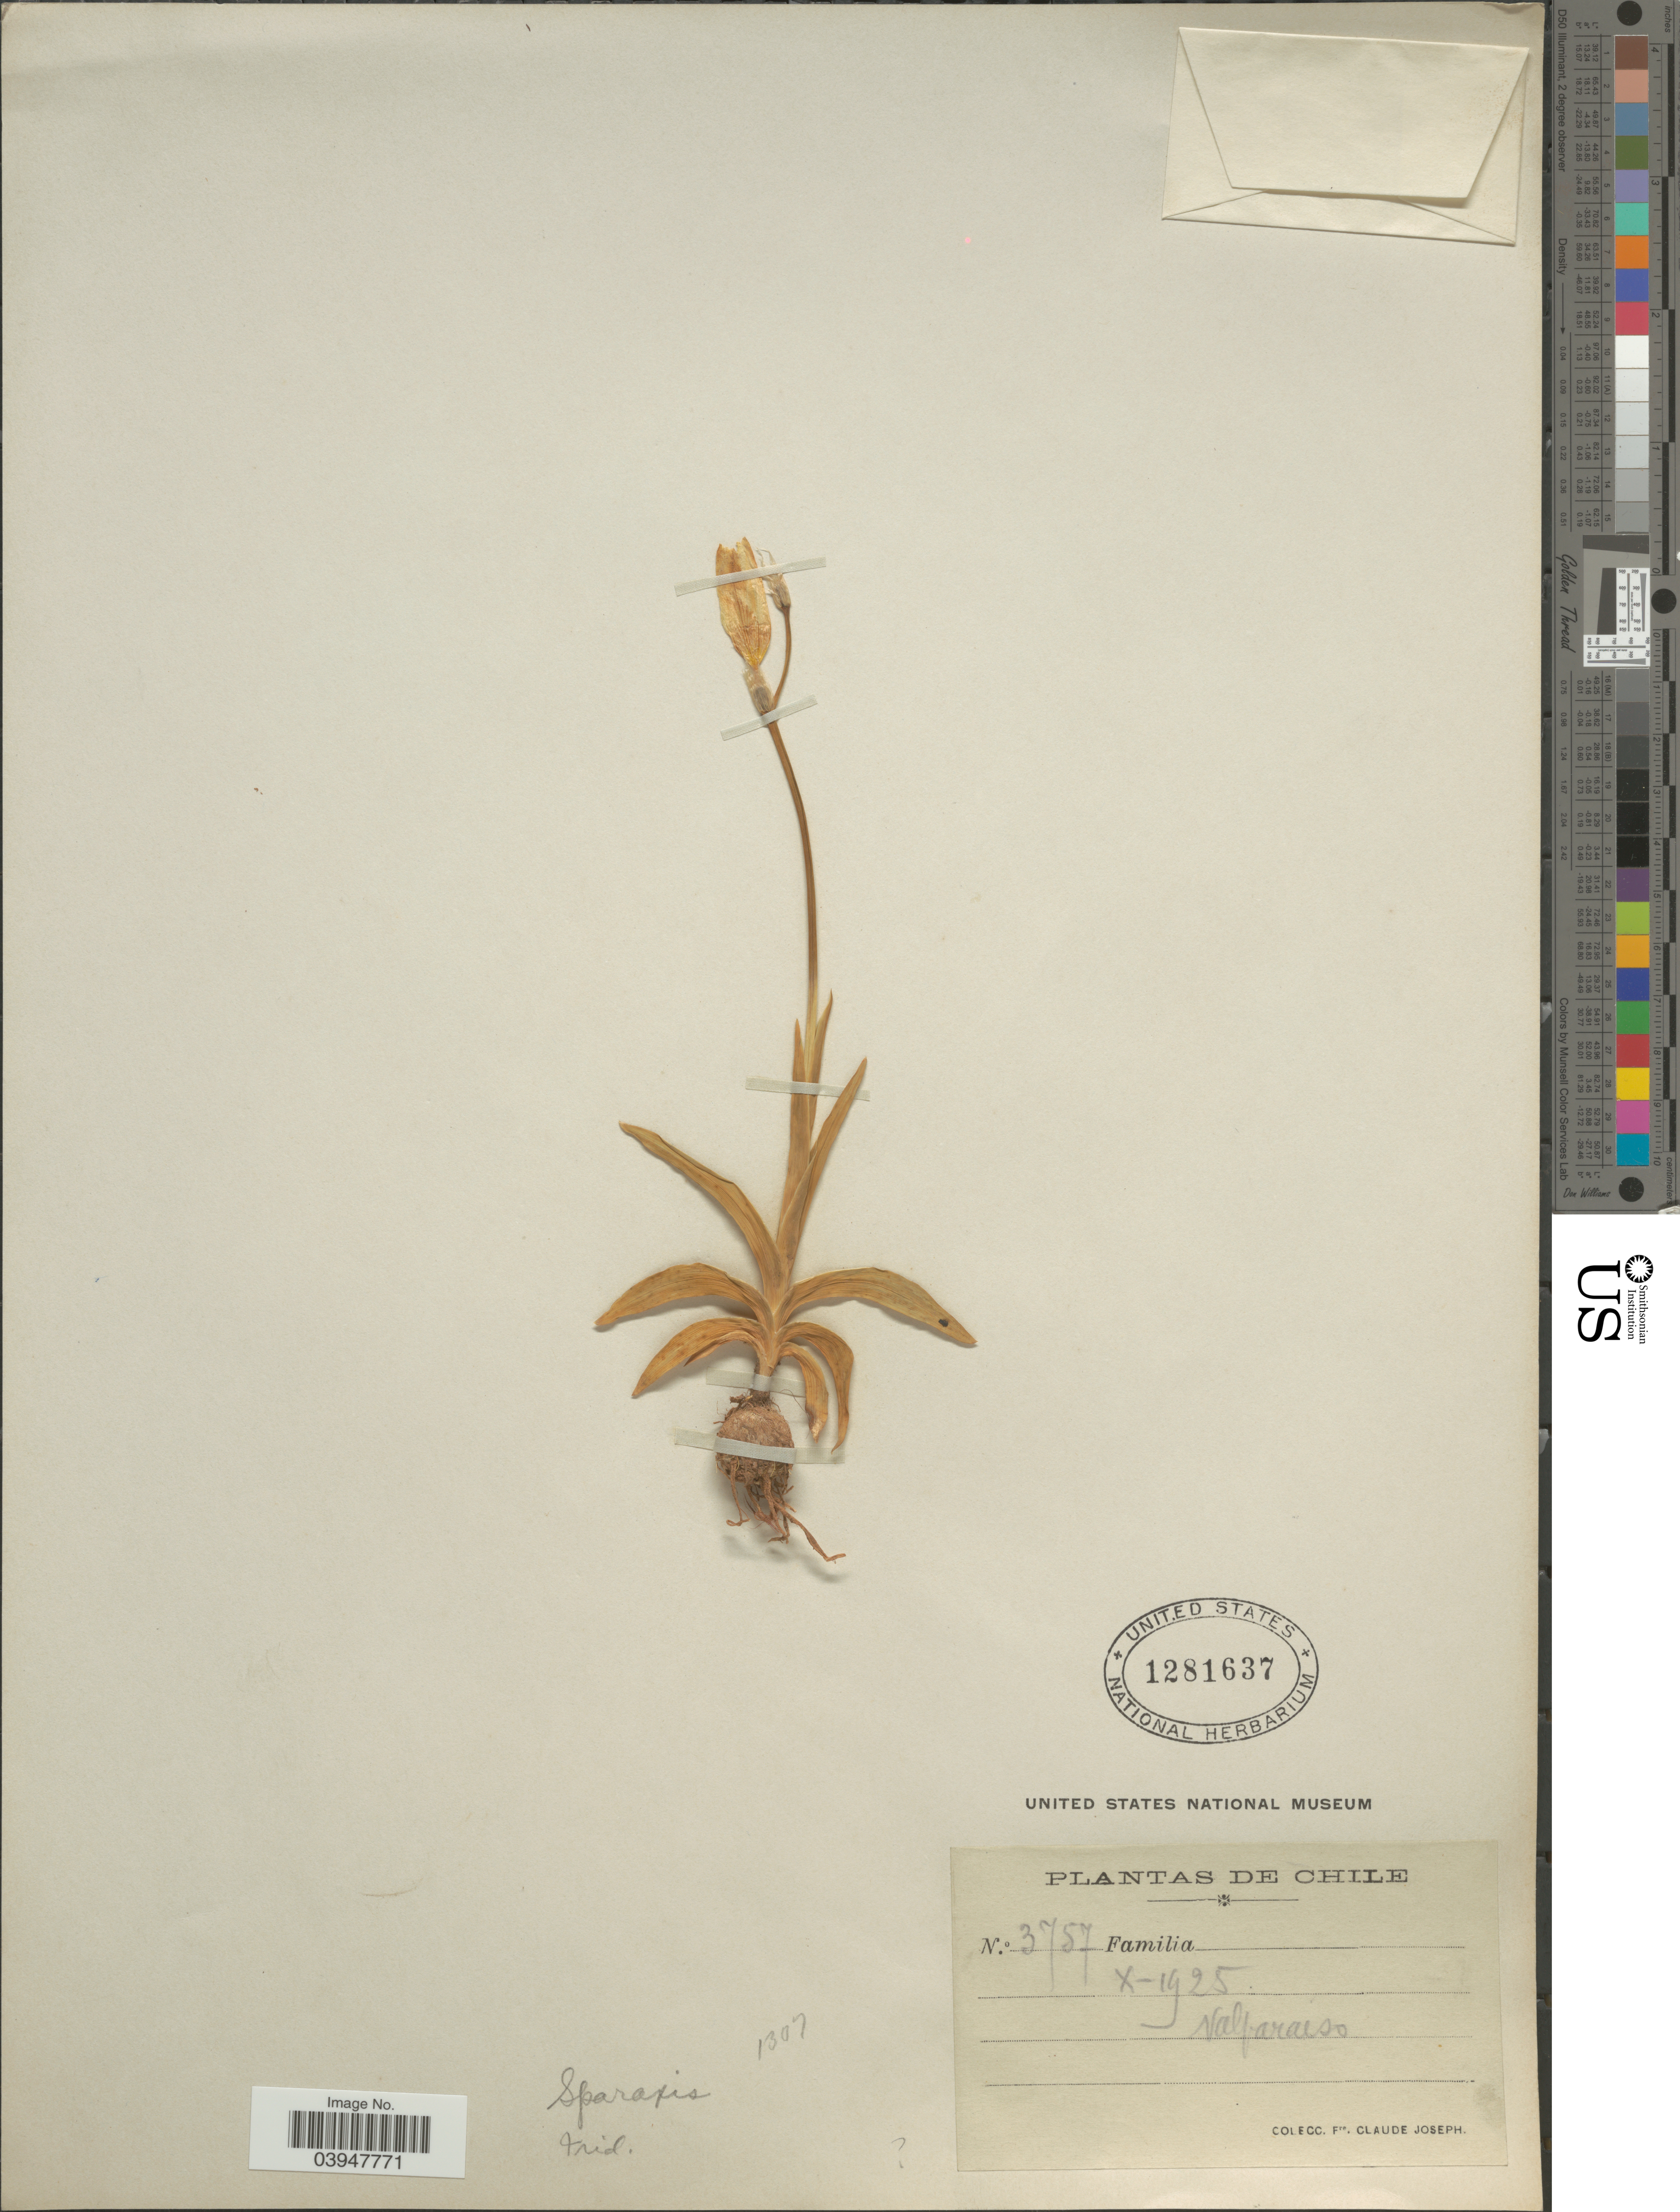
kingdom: Plantae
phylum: Tracheophyta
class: Liliopsida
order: Asparagales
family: Iridaceae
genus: Sparaxis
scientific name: Sparaxis sp.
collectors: Bro. Claude-Joseph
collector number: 3757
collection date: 1925-10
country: Chile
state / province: Valparaíso (V)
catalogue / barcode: US 1281637